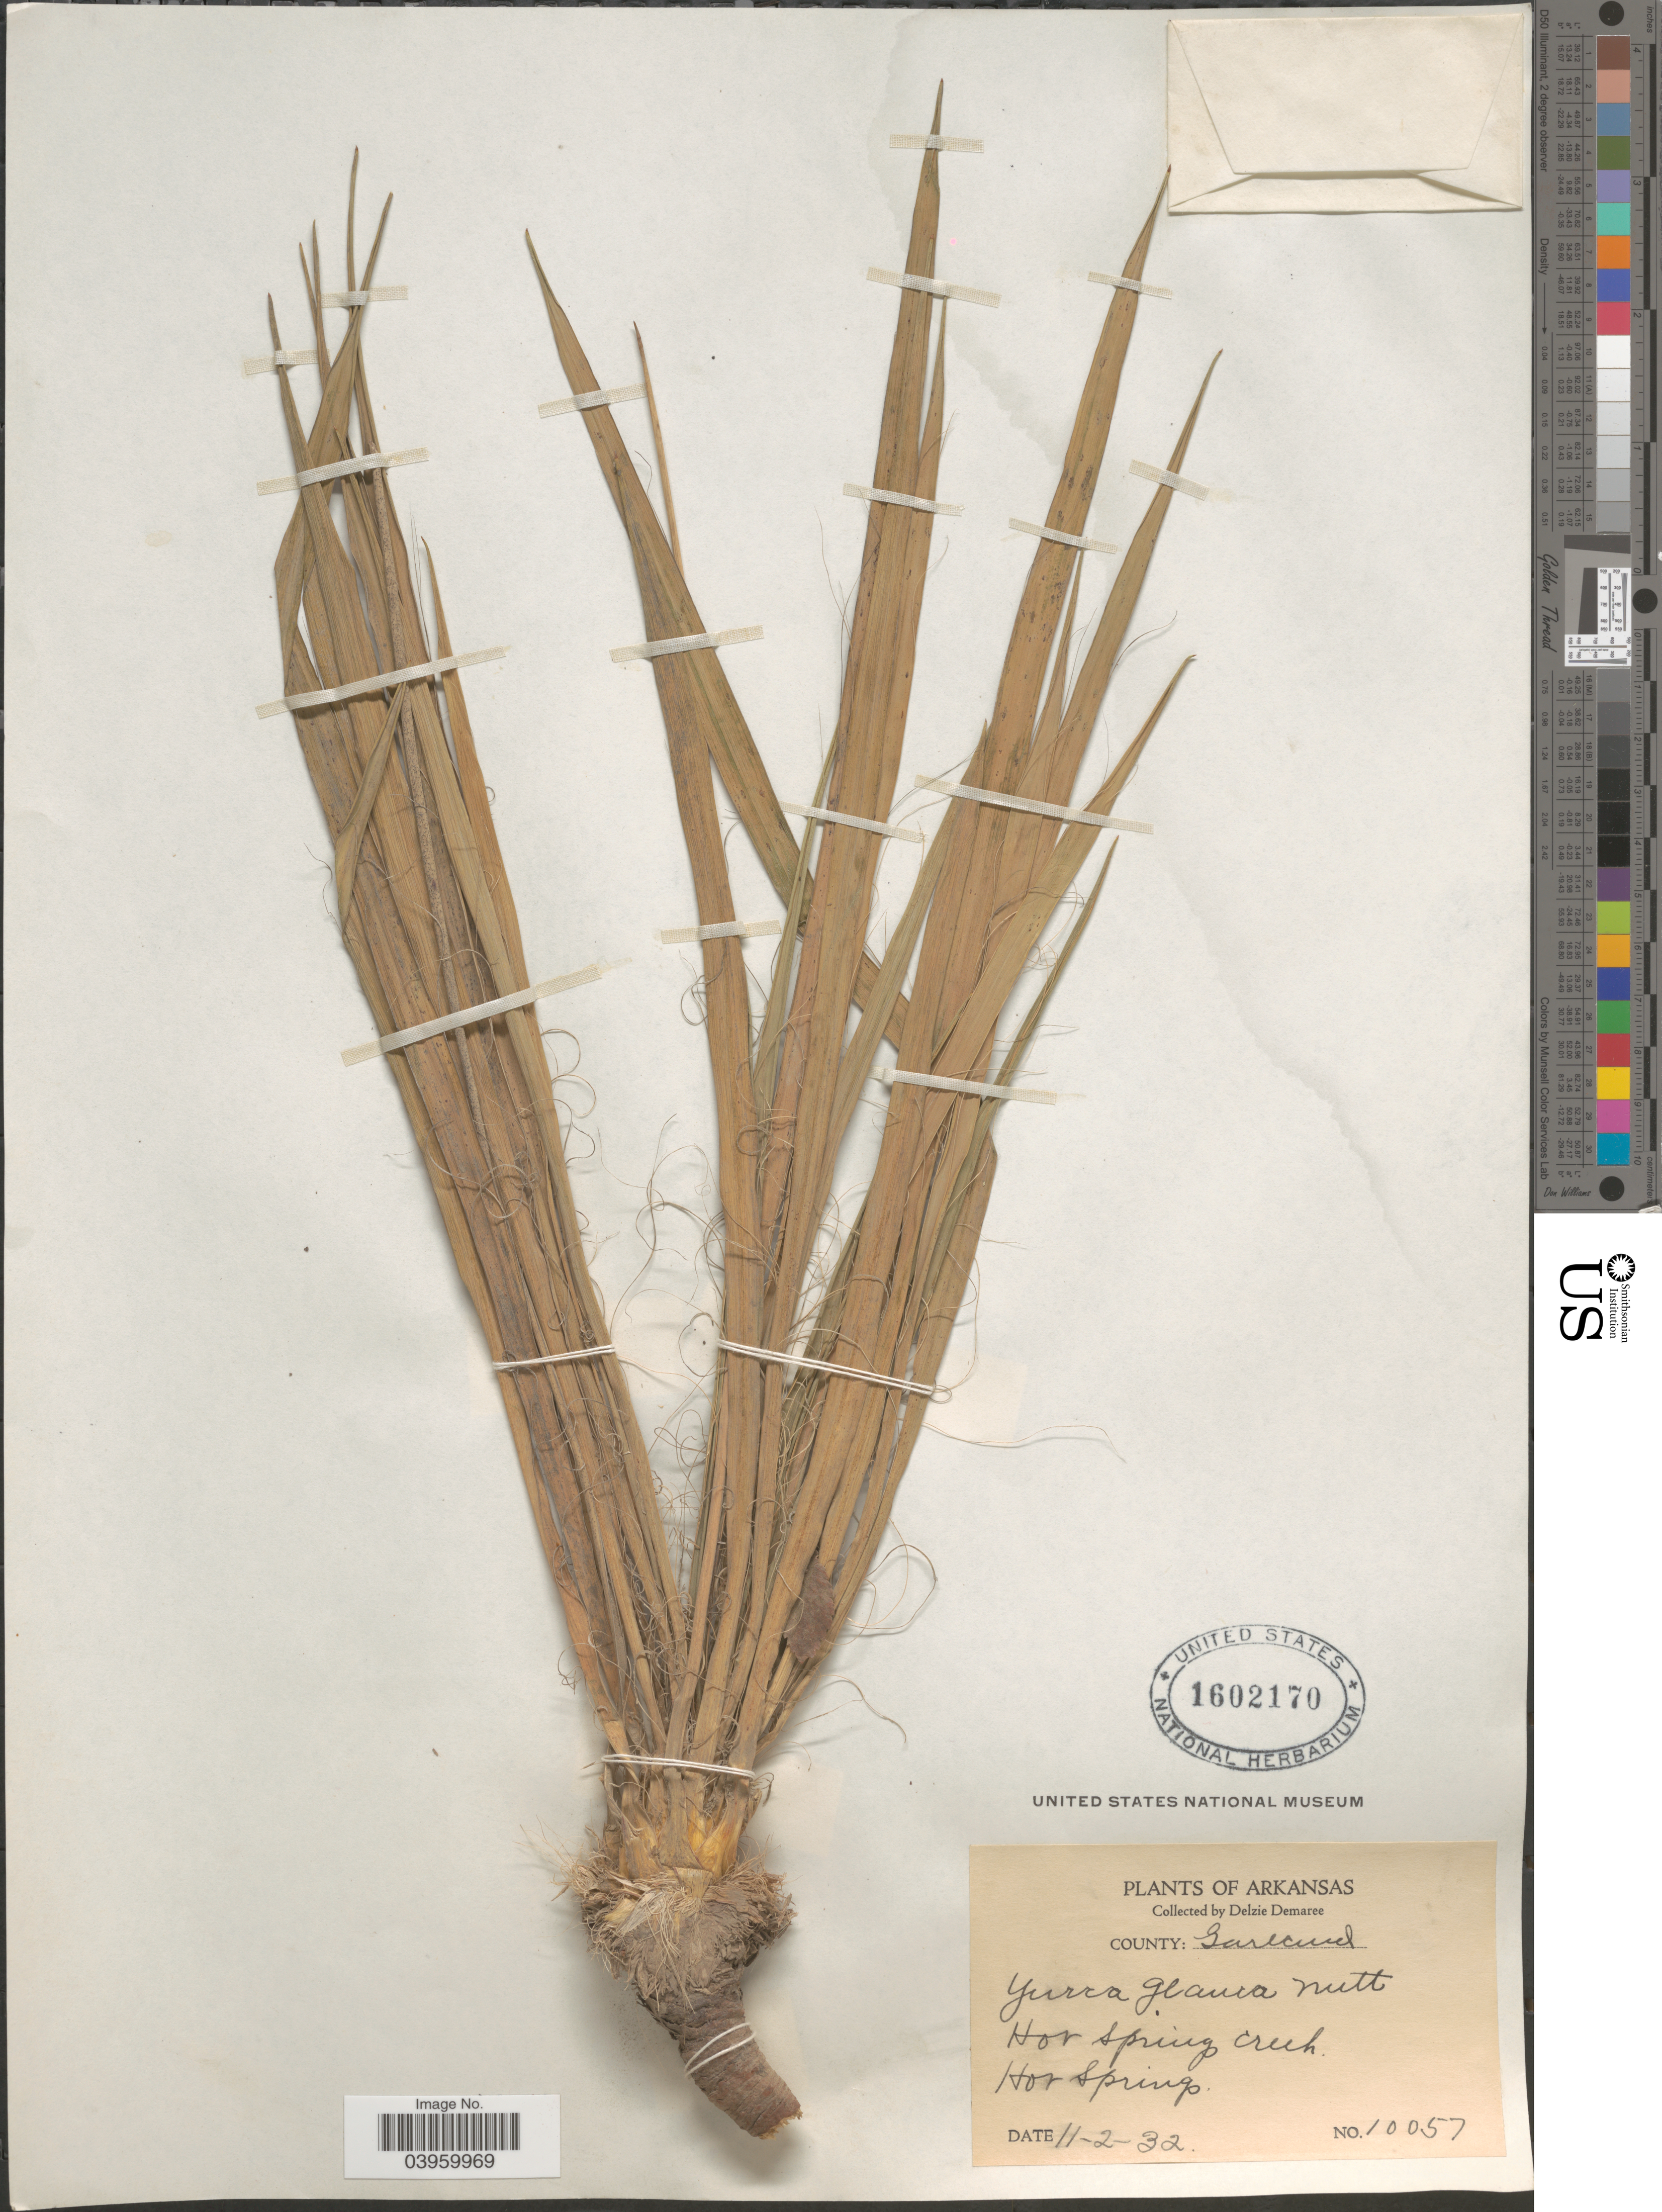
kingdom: Plantae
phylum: Tracheophyta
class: Liliopsida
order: Asparagales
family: Asparagaceae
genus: Yucca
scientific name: Yucca glauca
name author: Nutt.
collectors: D. Demaree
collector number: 10057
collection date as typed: Transcribed d/m/y: 2/11/32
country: United States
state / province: Arkansas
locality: County: Garland. Hot Spring Creek. Hot Springs.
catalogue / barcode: US 1602170